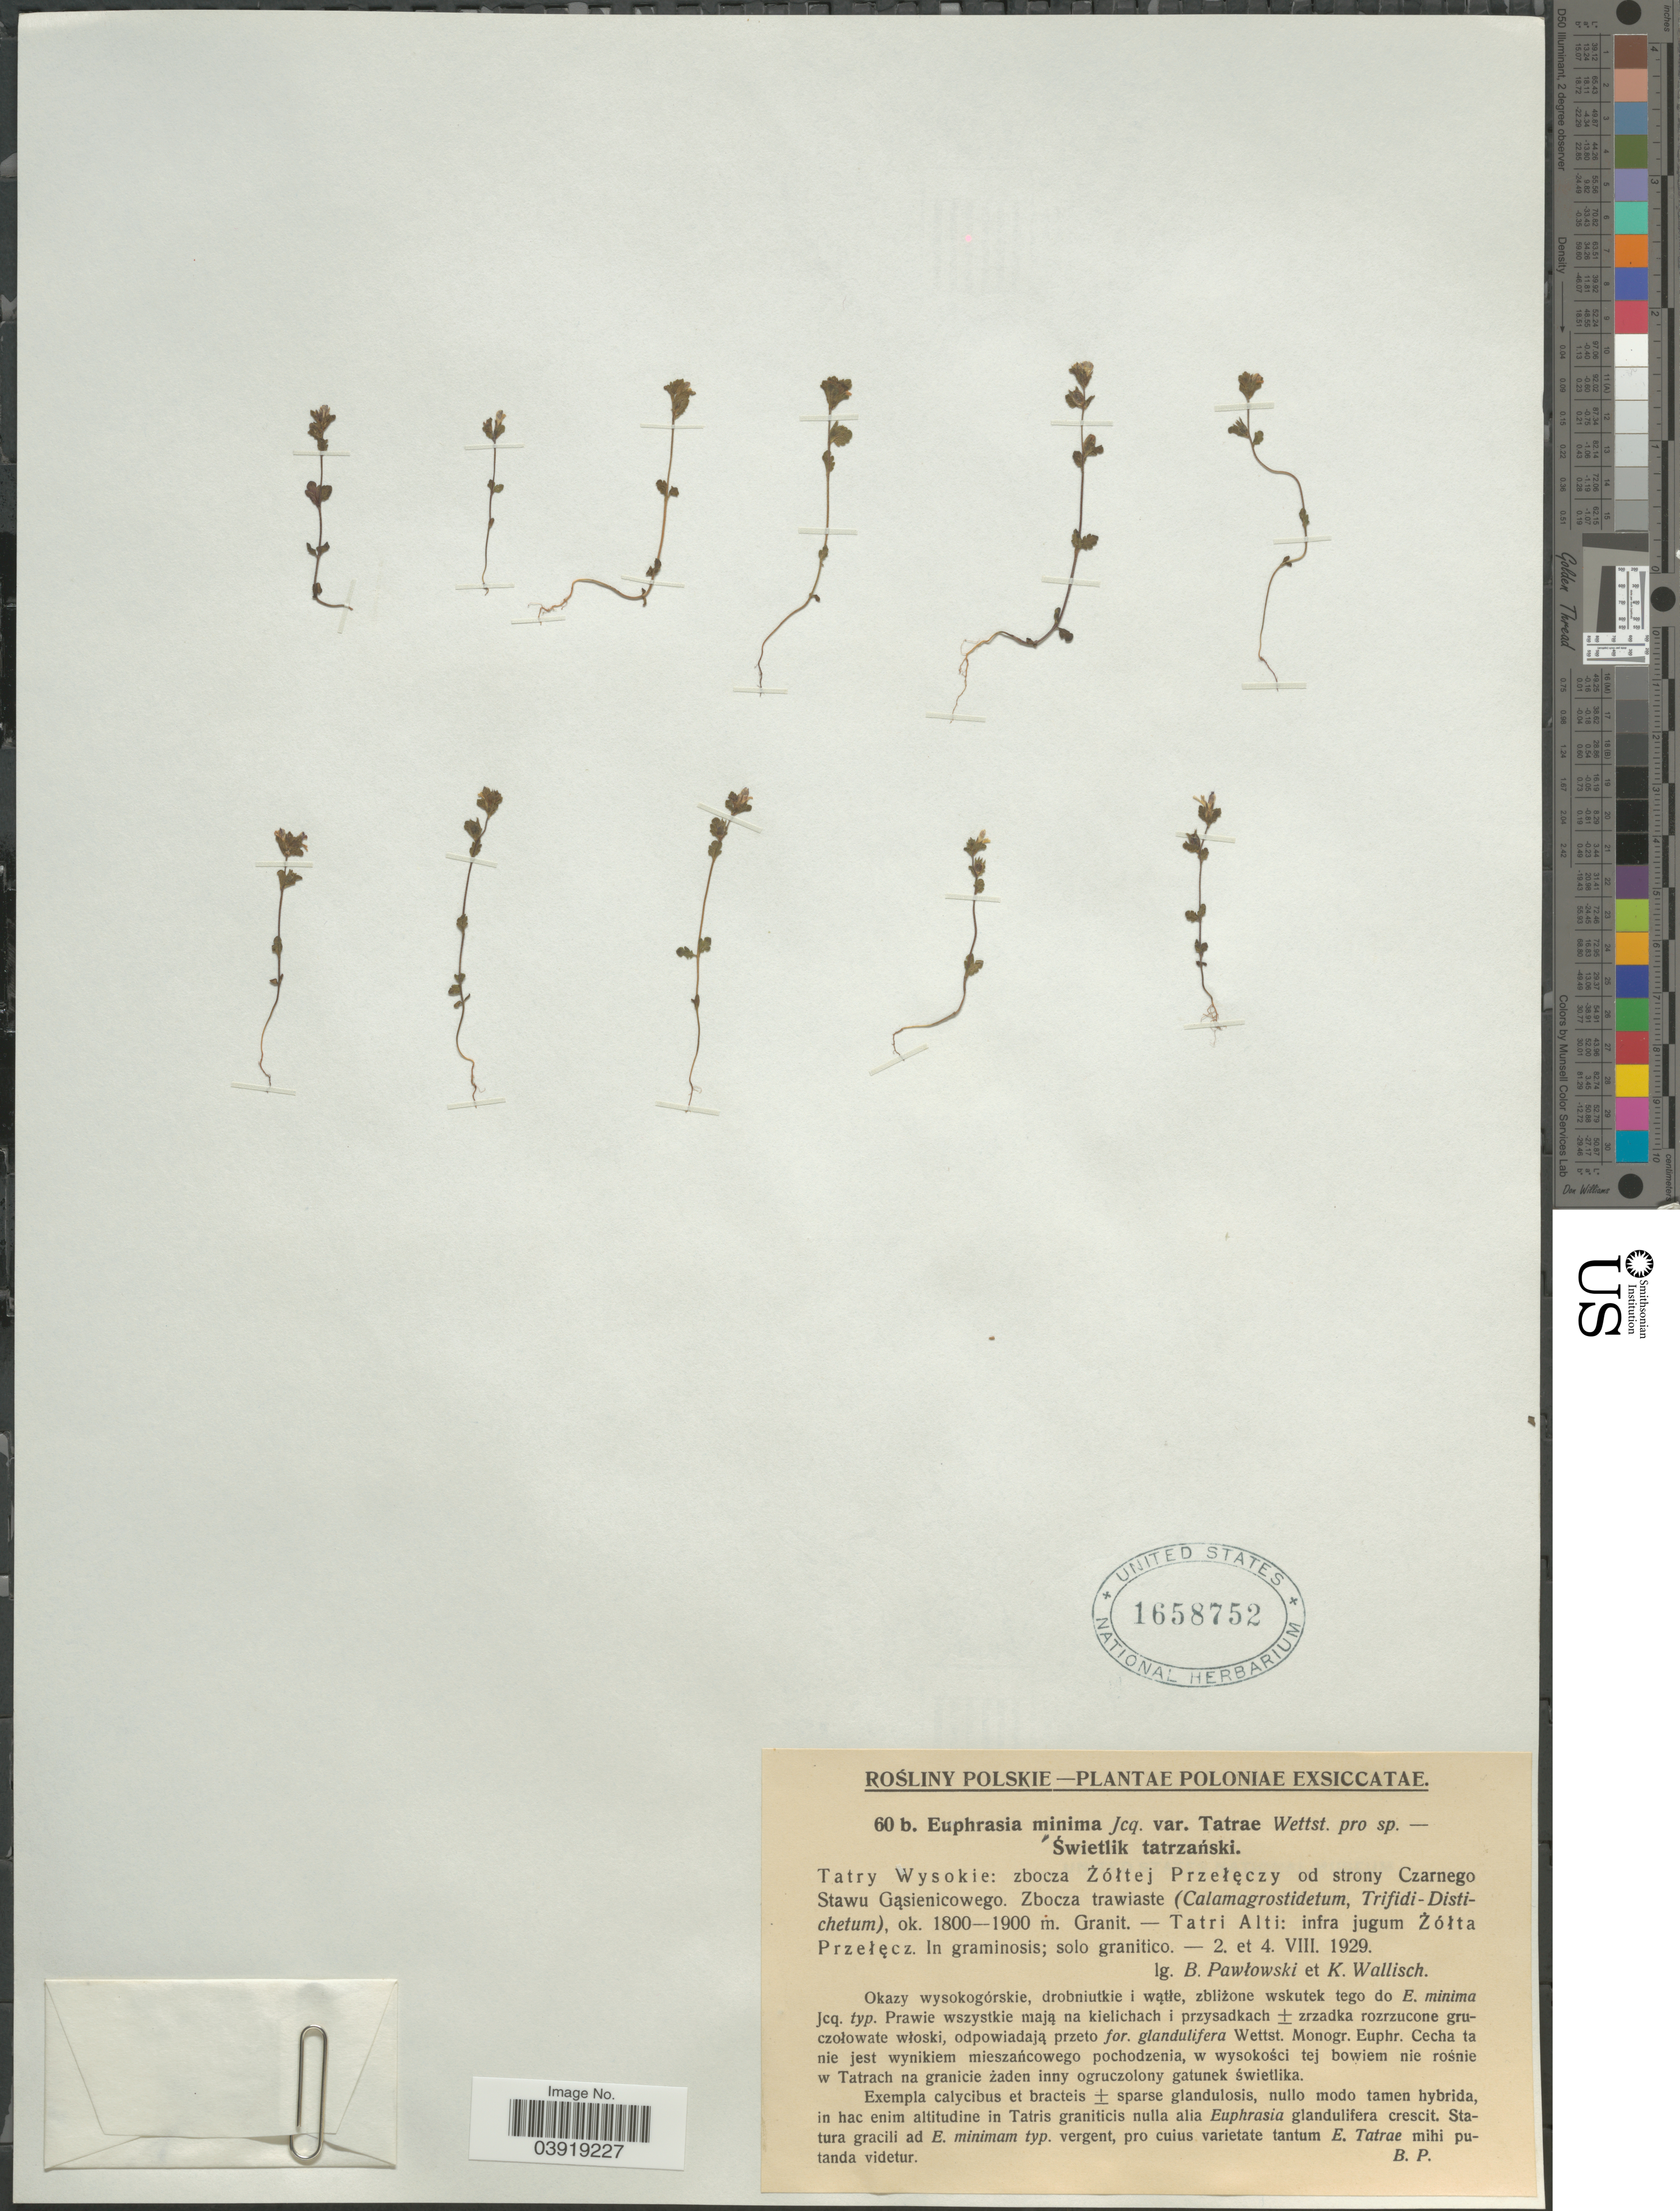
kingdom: Plantae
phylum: Tracheophyta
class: Magnoliopsida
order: Lamiales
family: Orobanchaceae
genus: Euphrasia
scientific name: Euphrasia minima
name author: Schloss.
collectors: B. Pawlowski & k. wallisch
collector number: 60b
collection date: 1929-08-02/1929-08-04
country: Poland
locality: Poloniae. Tatri Alti: infra jugum Zólta Przelecz. In graminosis; solo granitico.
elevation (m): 1800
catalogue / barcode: US 1658752